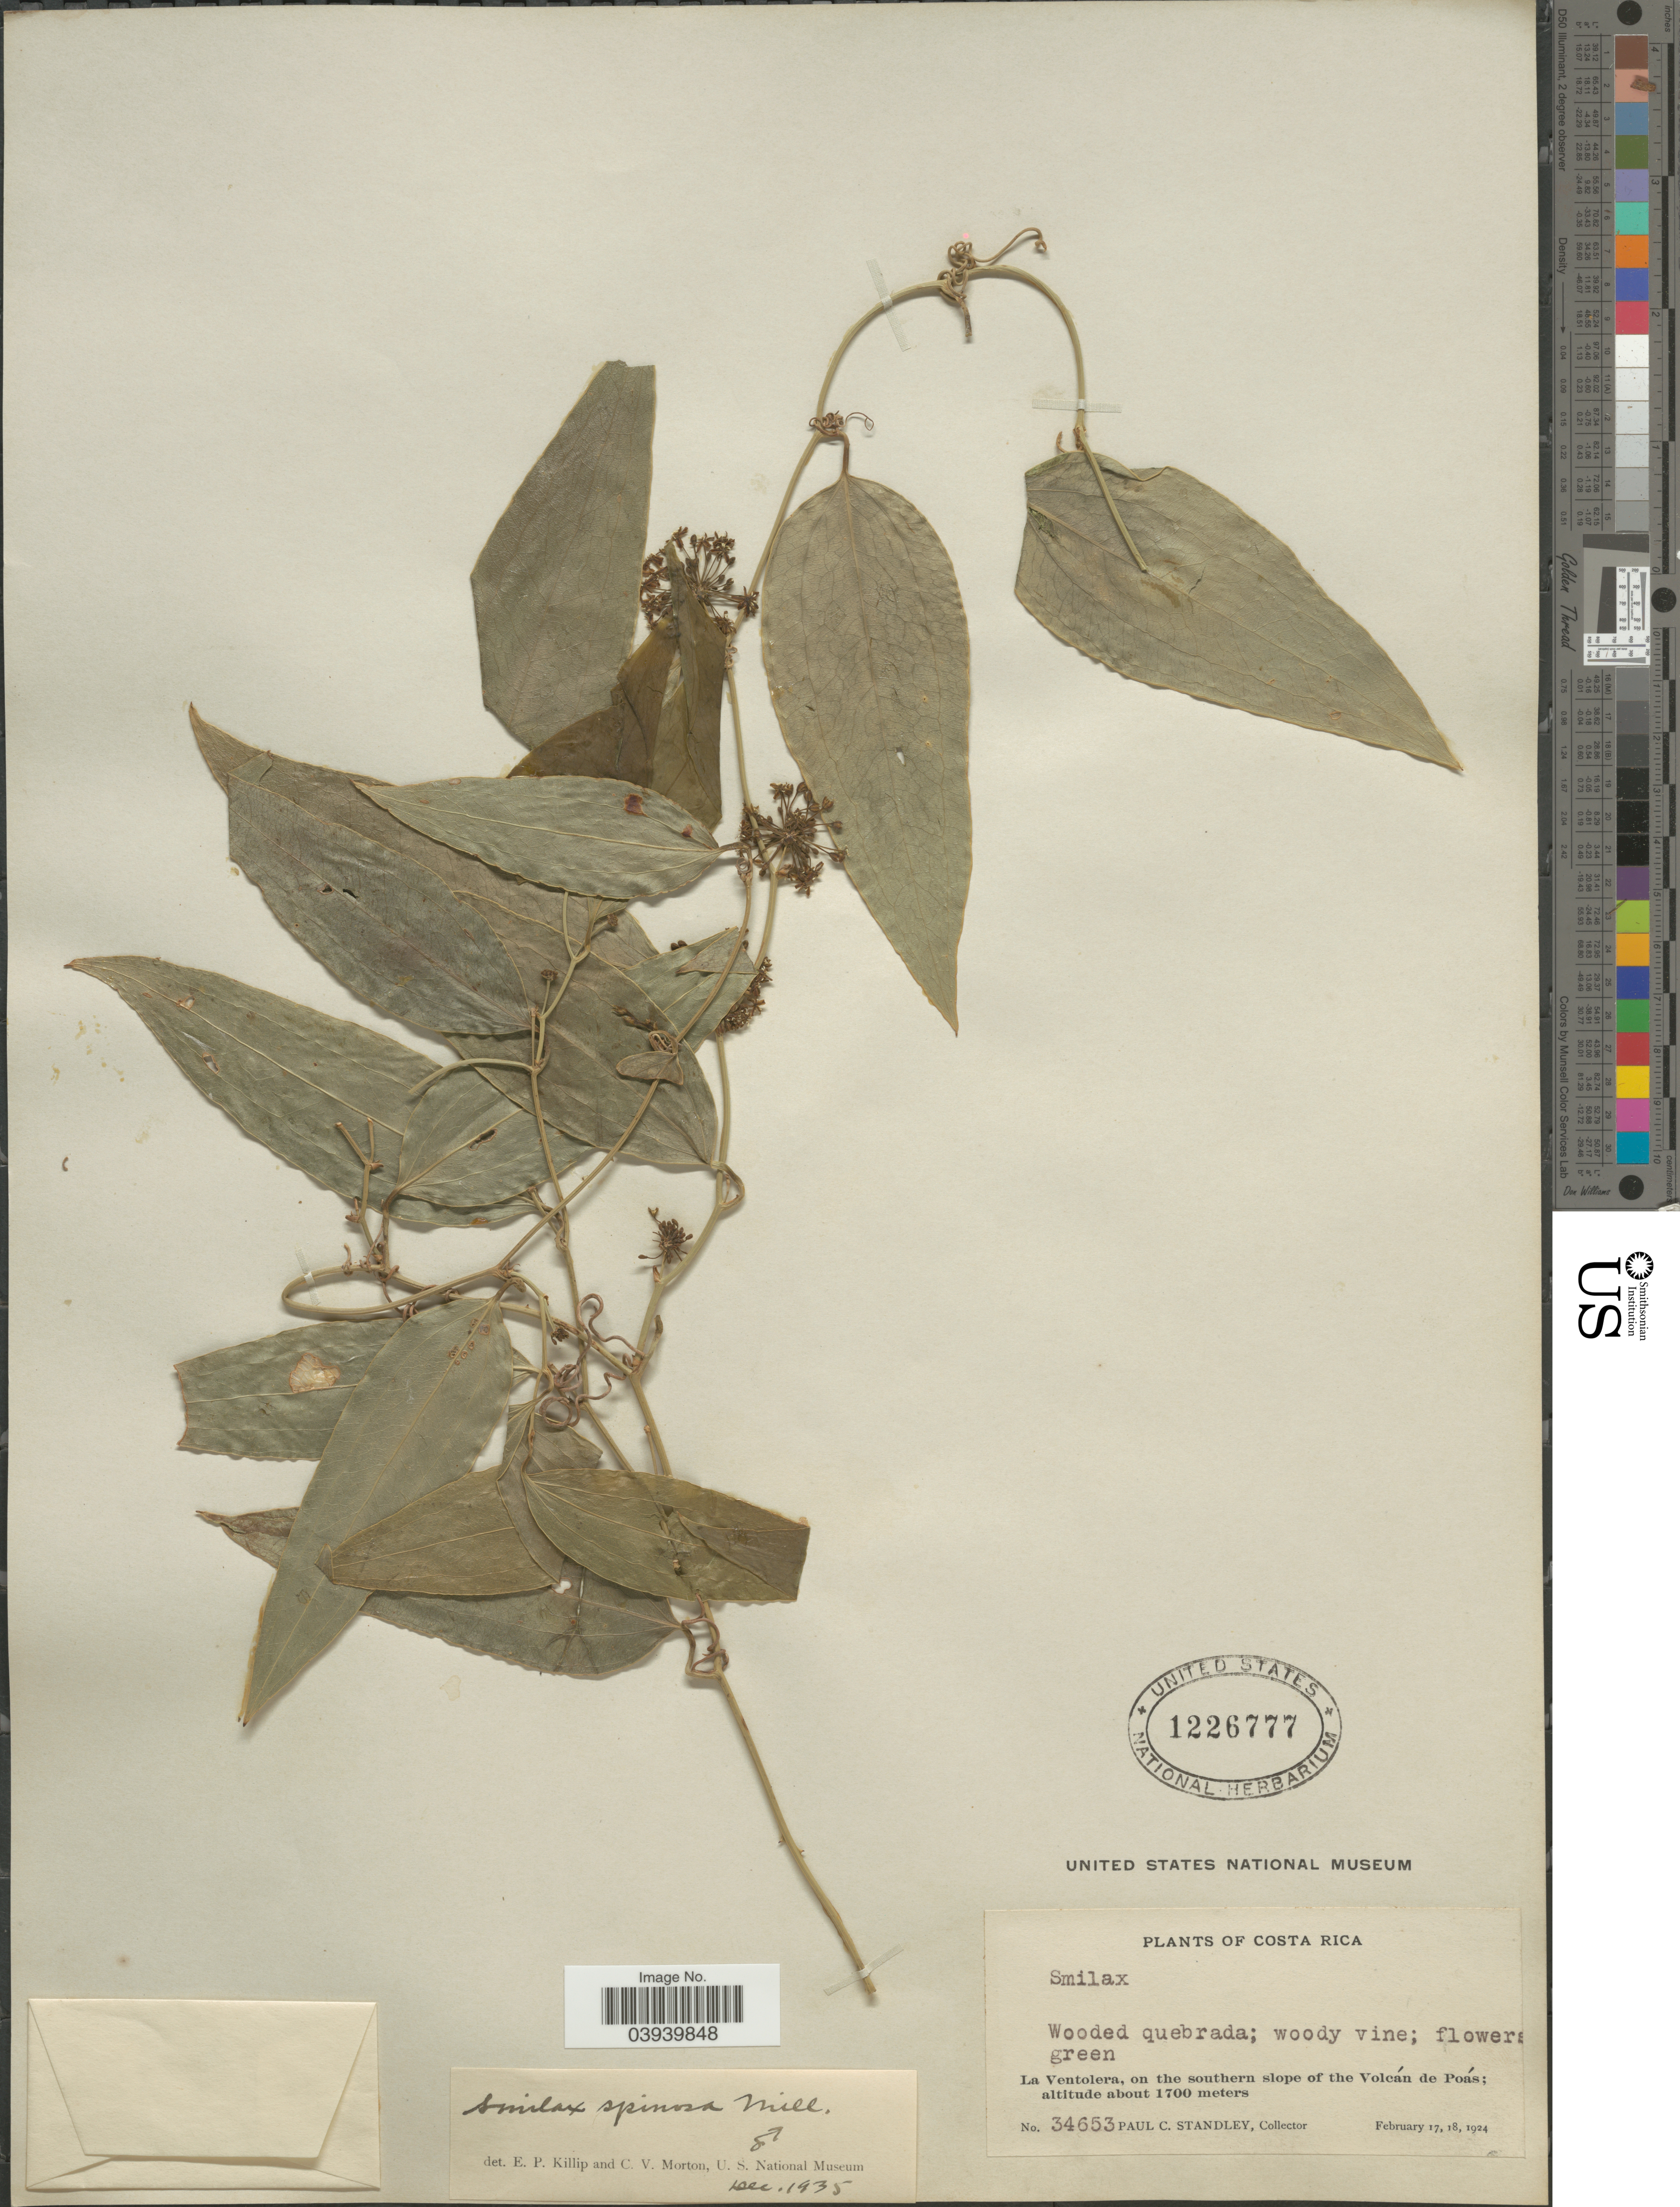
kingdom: Plantae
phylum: Tracheophyta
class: Liliopsida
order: Liliales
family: Smilacaceae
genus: Smilax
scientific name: Smilax spinosa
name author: Mill.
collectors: P. C. Standley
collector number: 34653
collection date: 1924-02-17/1924-02-18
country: Costa Rica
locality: La Ventolera, on the southern slope of the Volcán de Poás.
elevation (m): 1700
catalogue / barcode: US 1226777